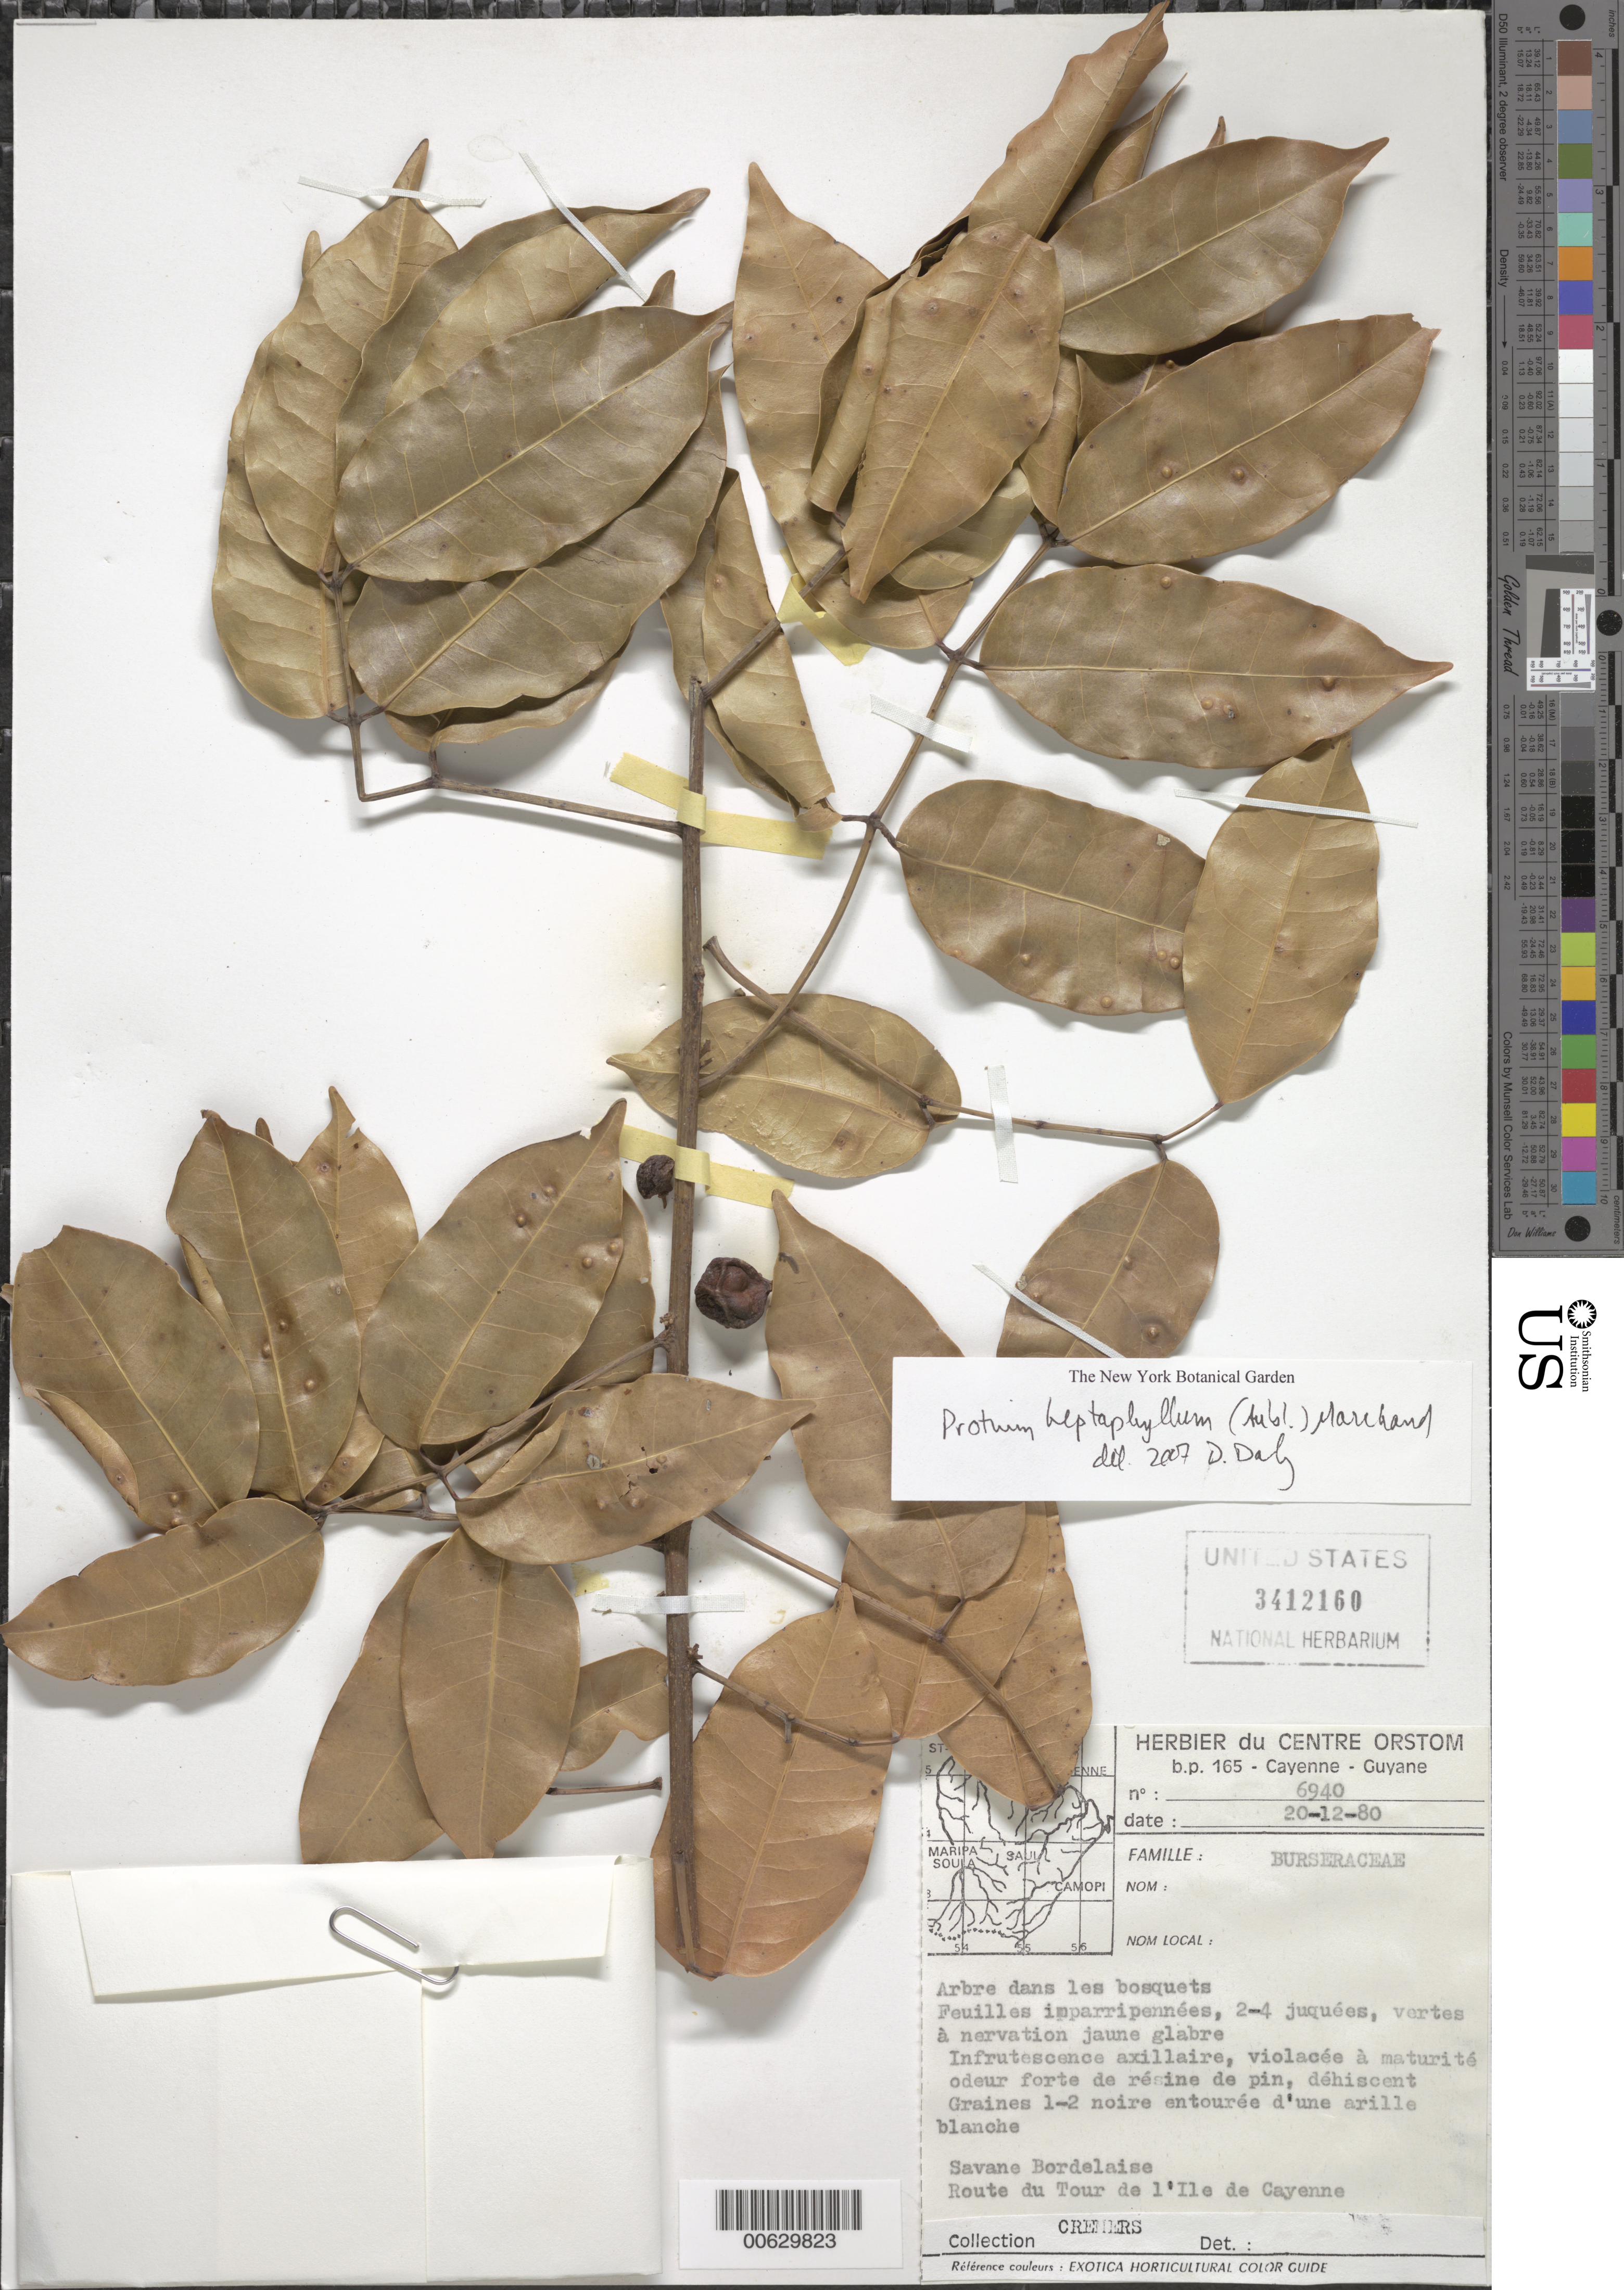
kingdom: Plantae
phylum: Tracheophyta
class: Magnoliopsida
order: Sapindales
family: Burseraceae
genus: Protium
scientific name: Protium heptaphyllum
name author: (Aubl.) Marchand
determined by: Daly, D. C.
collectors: G. Cremers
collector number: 6940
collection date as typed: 20-Dec-80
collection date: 1980-12-20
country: French Guiana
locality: Savane Bordelaise, route du tour de l'Ile de Cayenne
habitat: Dans les bosquets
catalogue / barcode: US 3412160